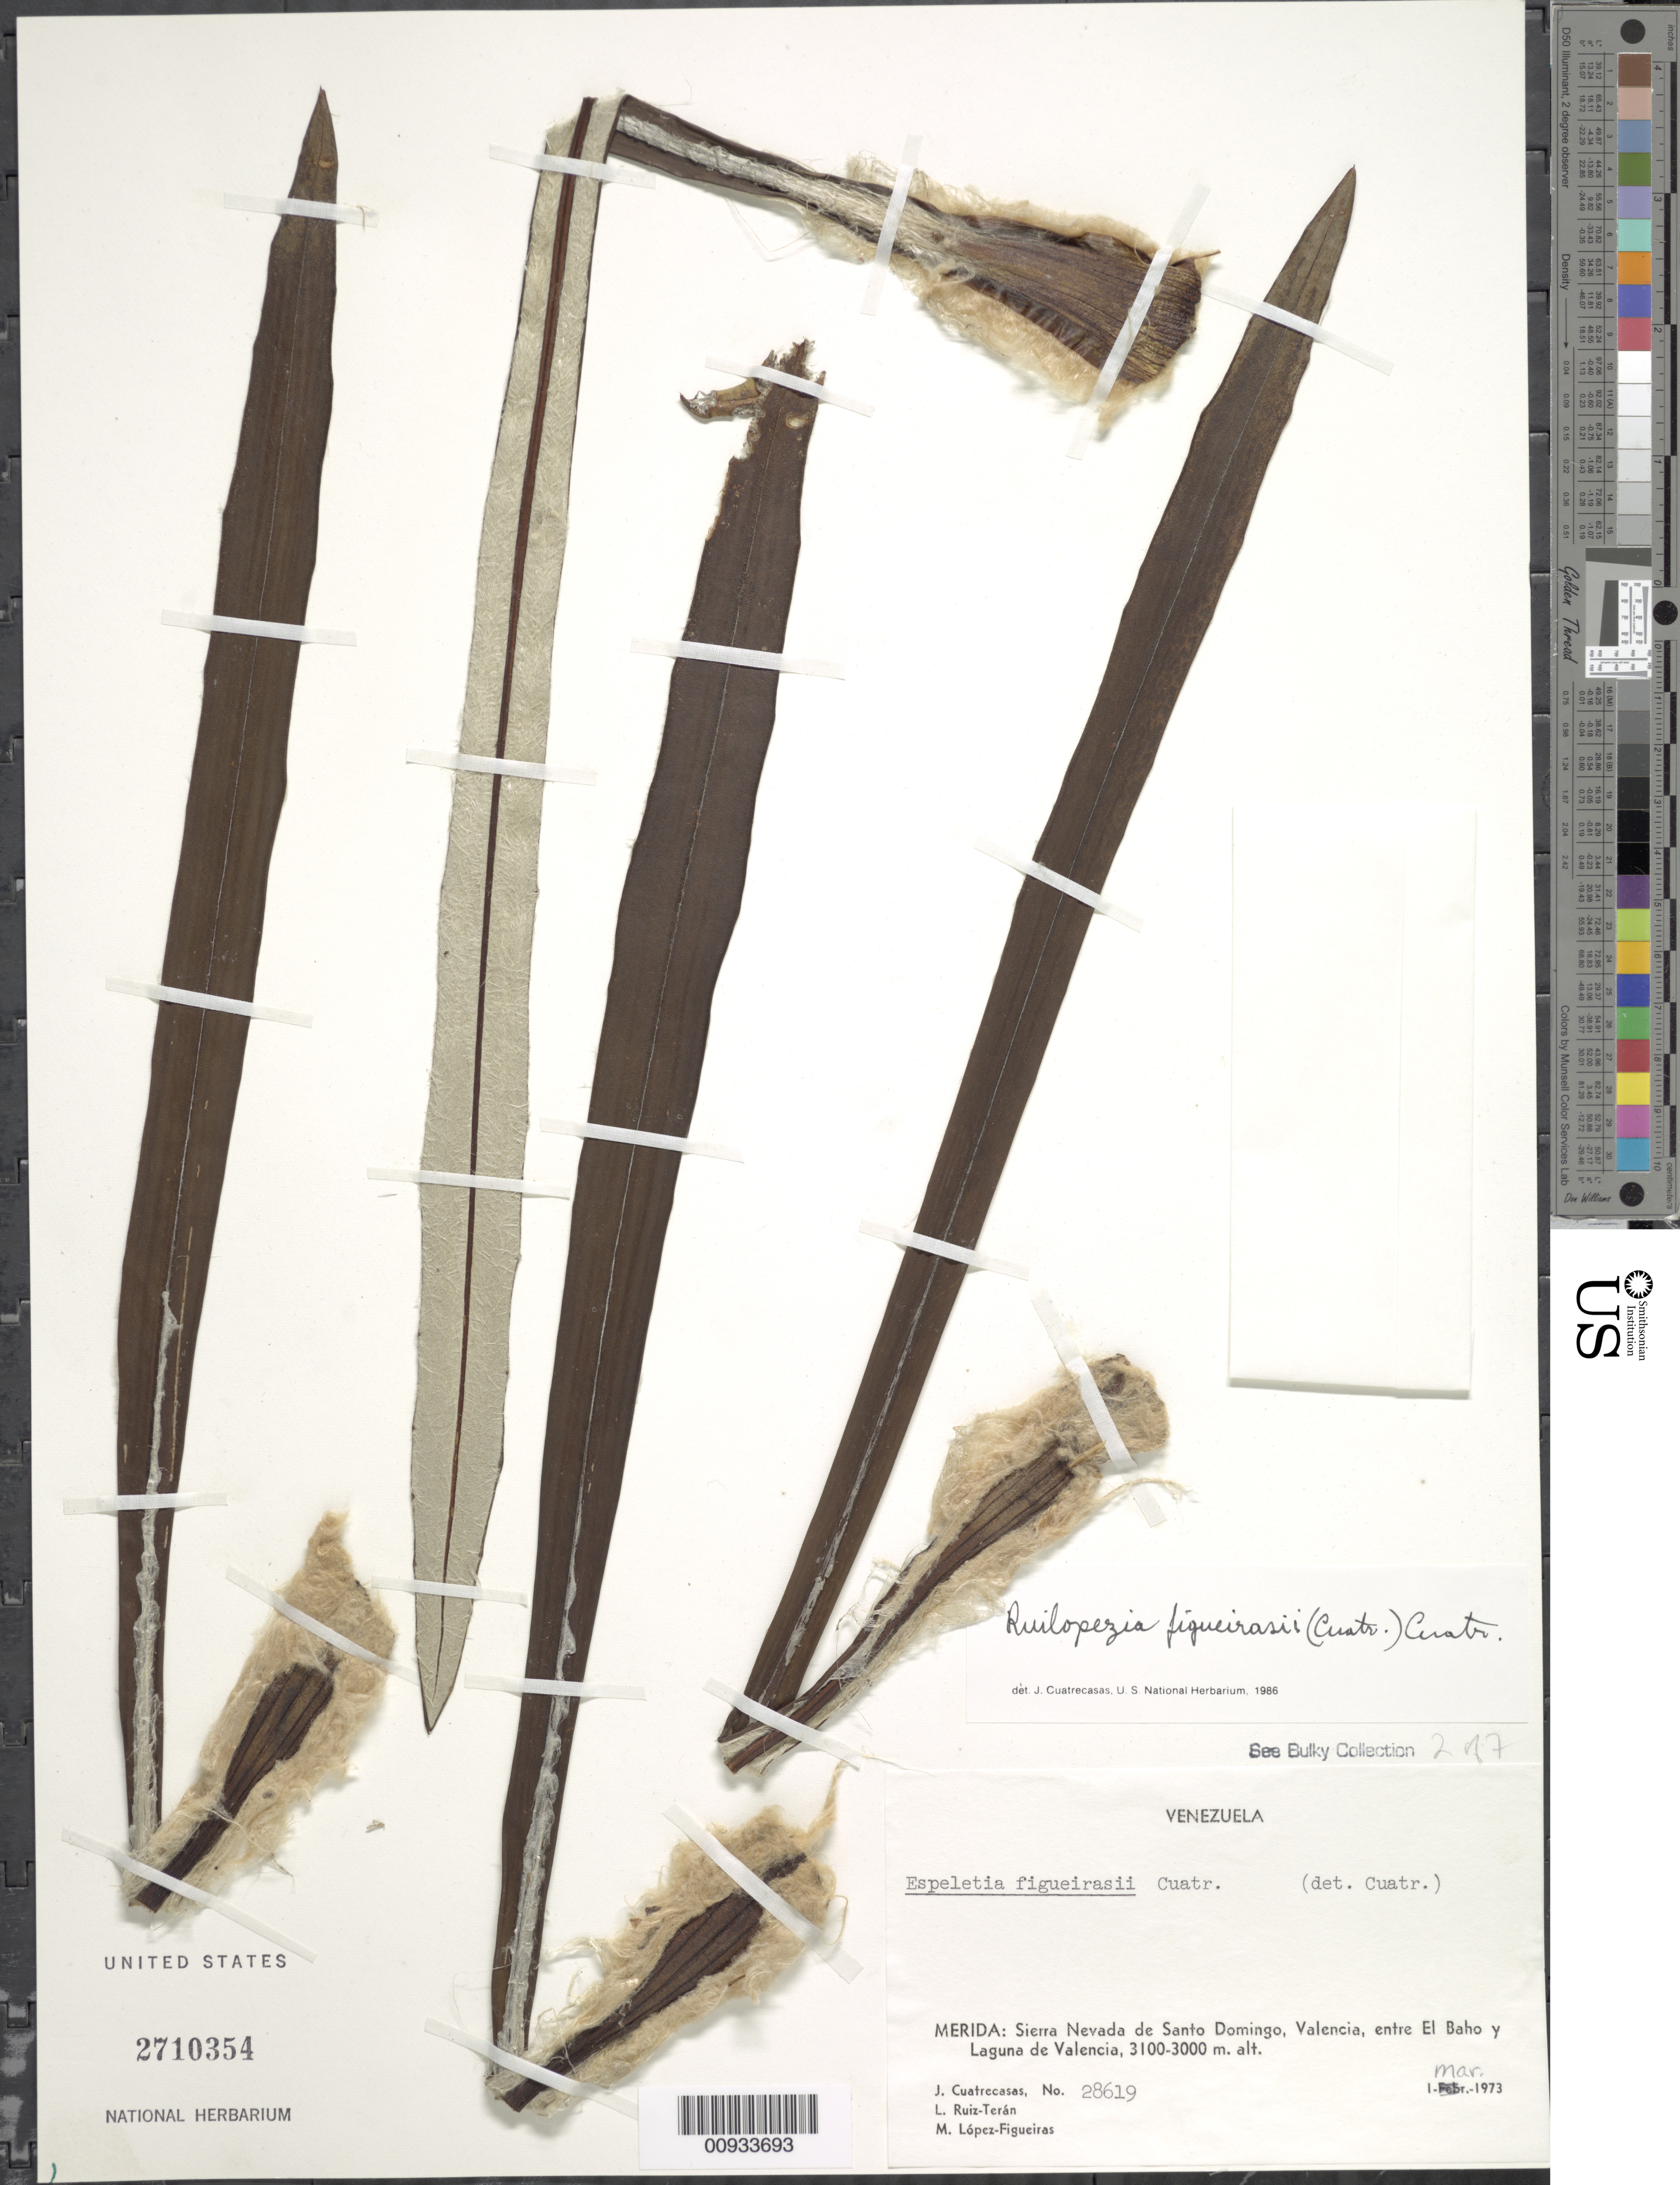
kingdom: Plantae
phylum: Tracheophyta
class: Magnoliopsida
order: Asterales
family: Asteraceae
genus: Ruilopezia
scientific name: Ruilopezia figueirasii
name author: (Cuatrec.) Cuatrec.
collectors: J. Cuatrecasas, L. E. Ruíz-Terán & M. López Figueiras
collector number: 28619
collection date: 1973-03-01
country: Venezuela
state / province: Mérida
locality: Sierra Nevada de Santo Domingo, Valencia, entre El Baho y Laguna de Valencia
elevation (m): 3000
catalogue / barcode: US 2710354